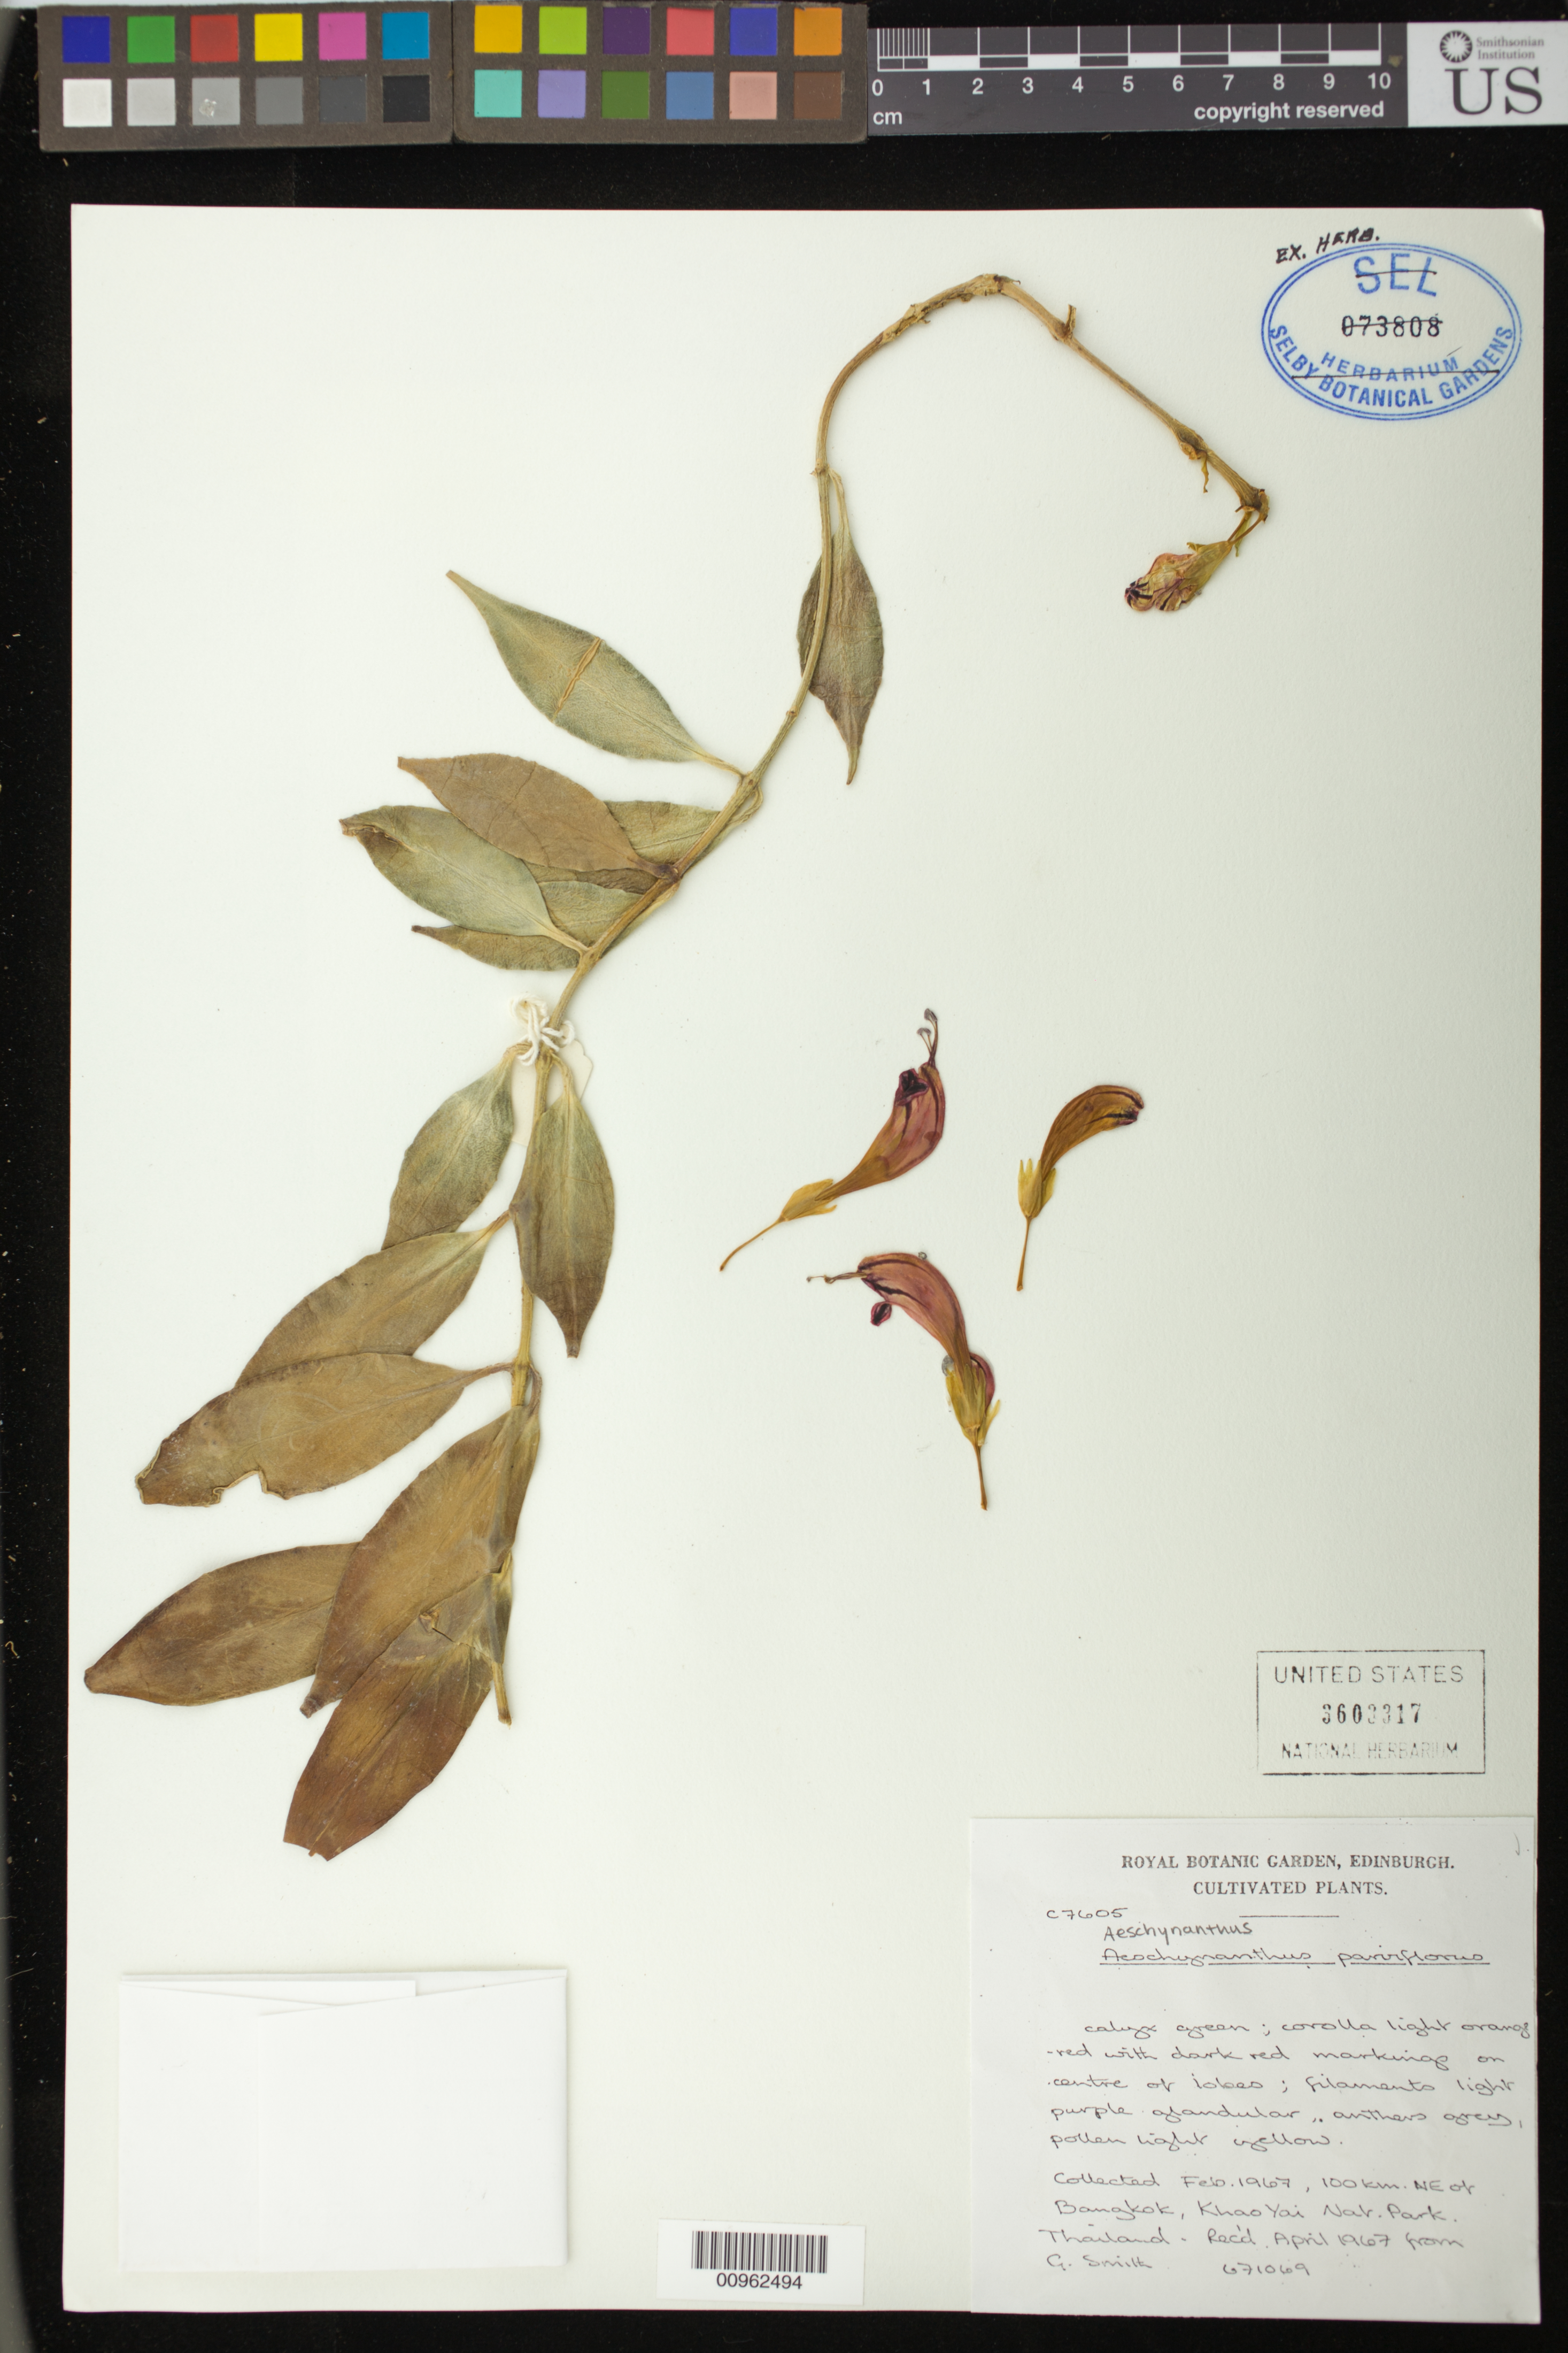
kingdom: Plantae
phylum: Tracheophyta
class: Magnoliopsida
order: Lamiales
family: Gesneriaceae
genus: Aeschynanthus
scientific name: Aeschynanthus parviflorus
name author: (D. Don) Spreng.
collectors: RBG Edinburgh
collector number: C. 7605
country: Thailand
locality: U.K., Scotland, Edinburgh, cultivated at the RBG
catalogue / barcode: US 3603317